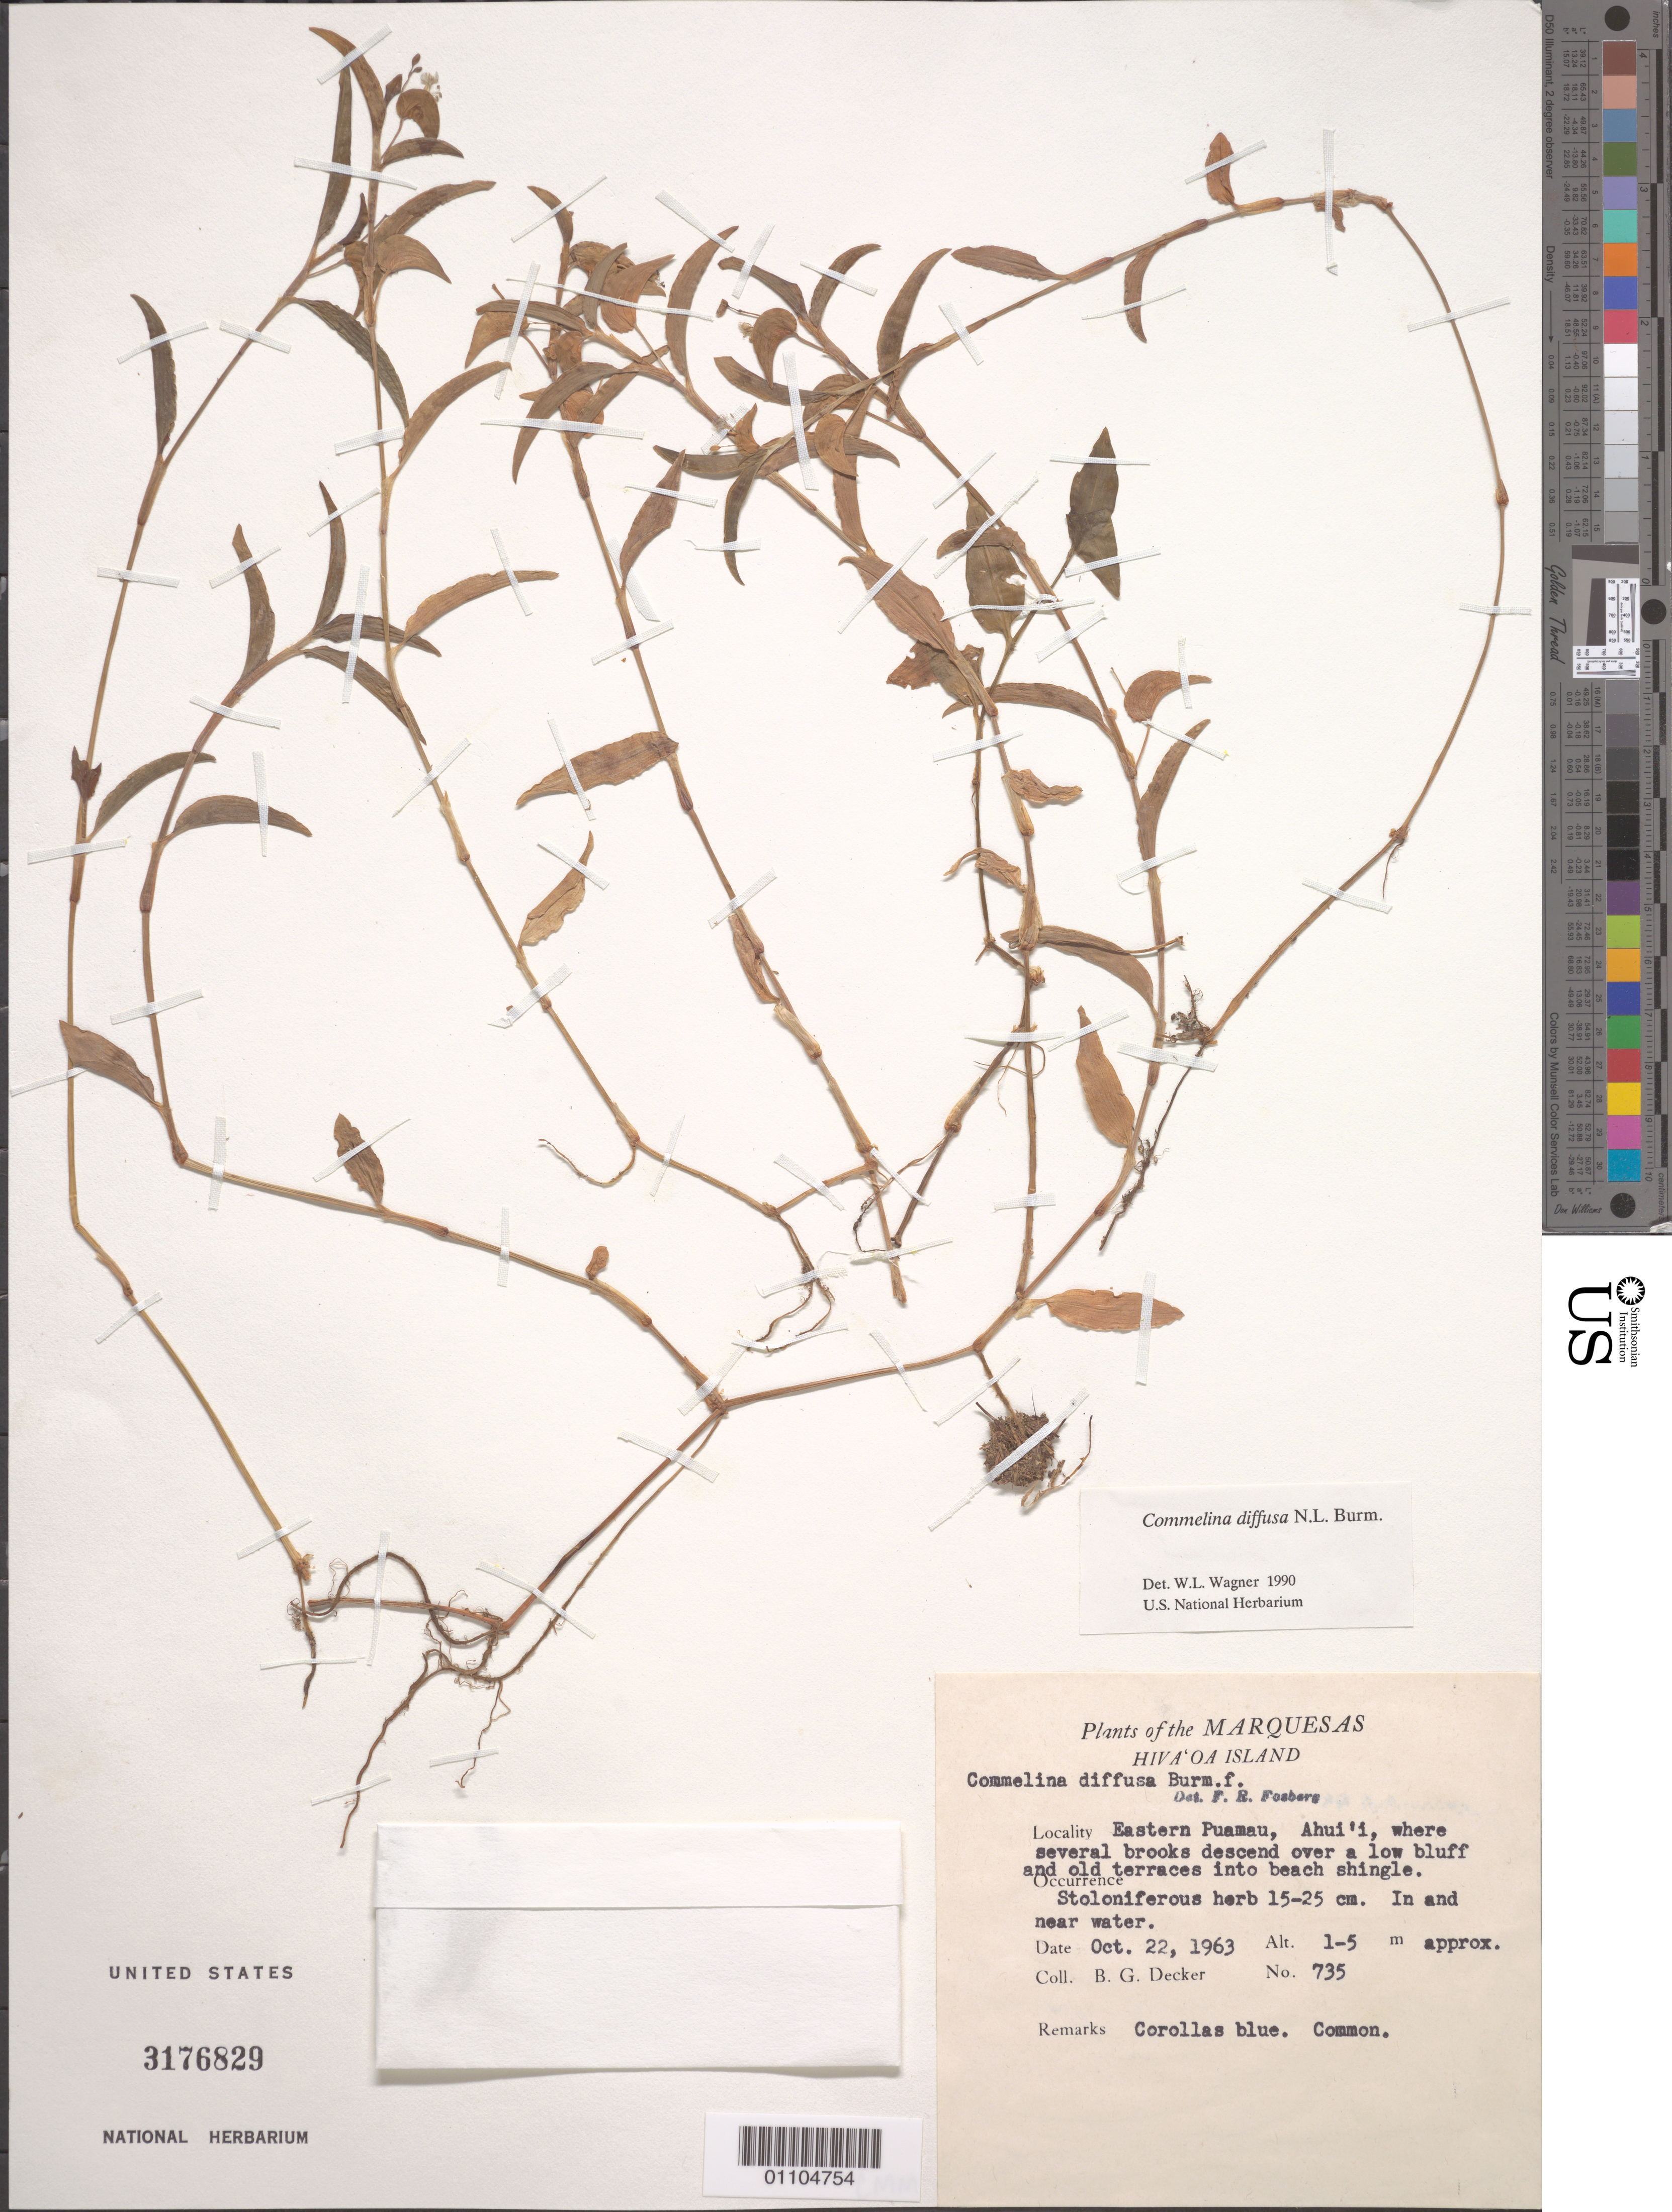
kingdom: Plantae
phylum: Tracheophyta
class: Liliopsida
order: Commelinales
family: Commelinaceae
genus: Commelina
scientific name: Commelina diffusa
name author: Burm. f.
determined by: Wagner, W. L., (BOT), Smithsonian Institution - National Museum of Natural History (UNITED STATES)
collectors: B. G. Decker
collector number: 735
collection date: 1963-10-22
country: French Polynesia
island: Hiva Oa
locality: E Puamau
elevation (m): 1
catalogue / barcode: US 3176829